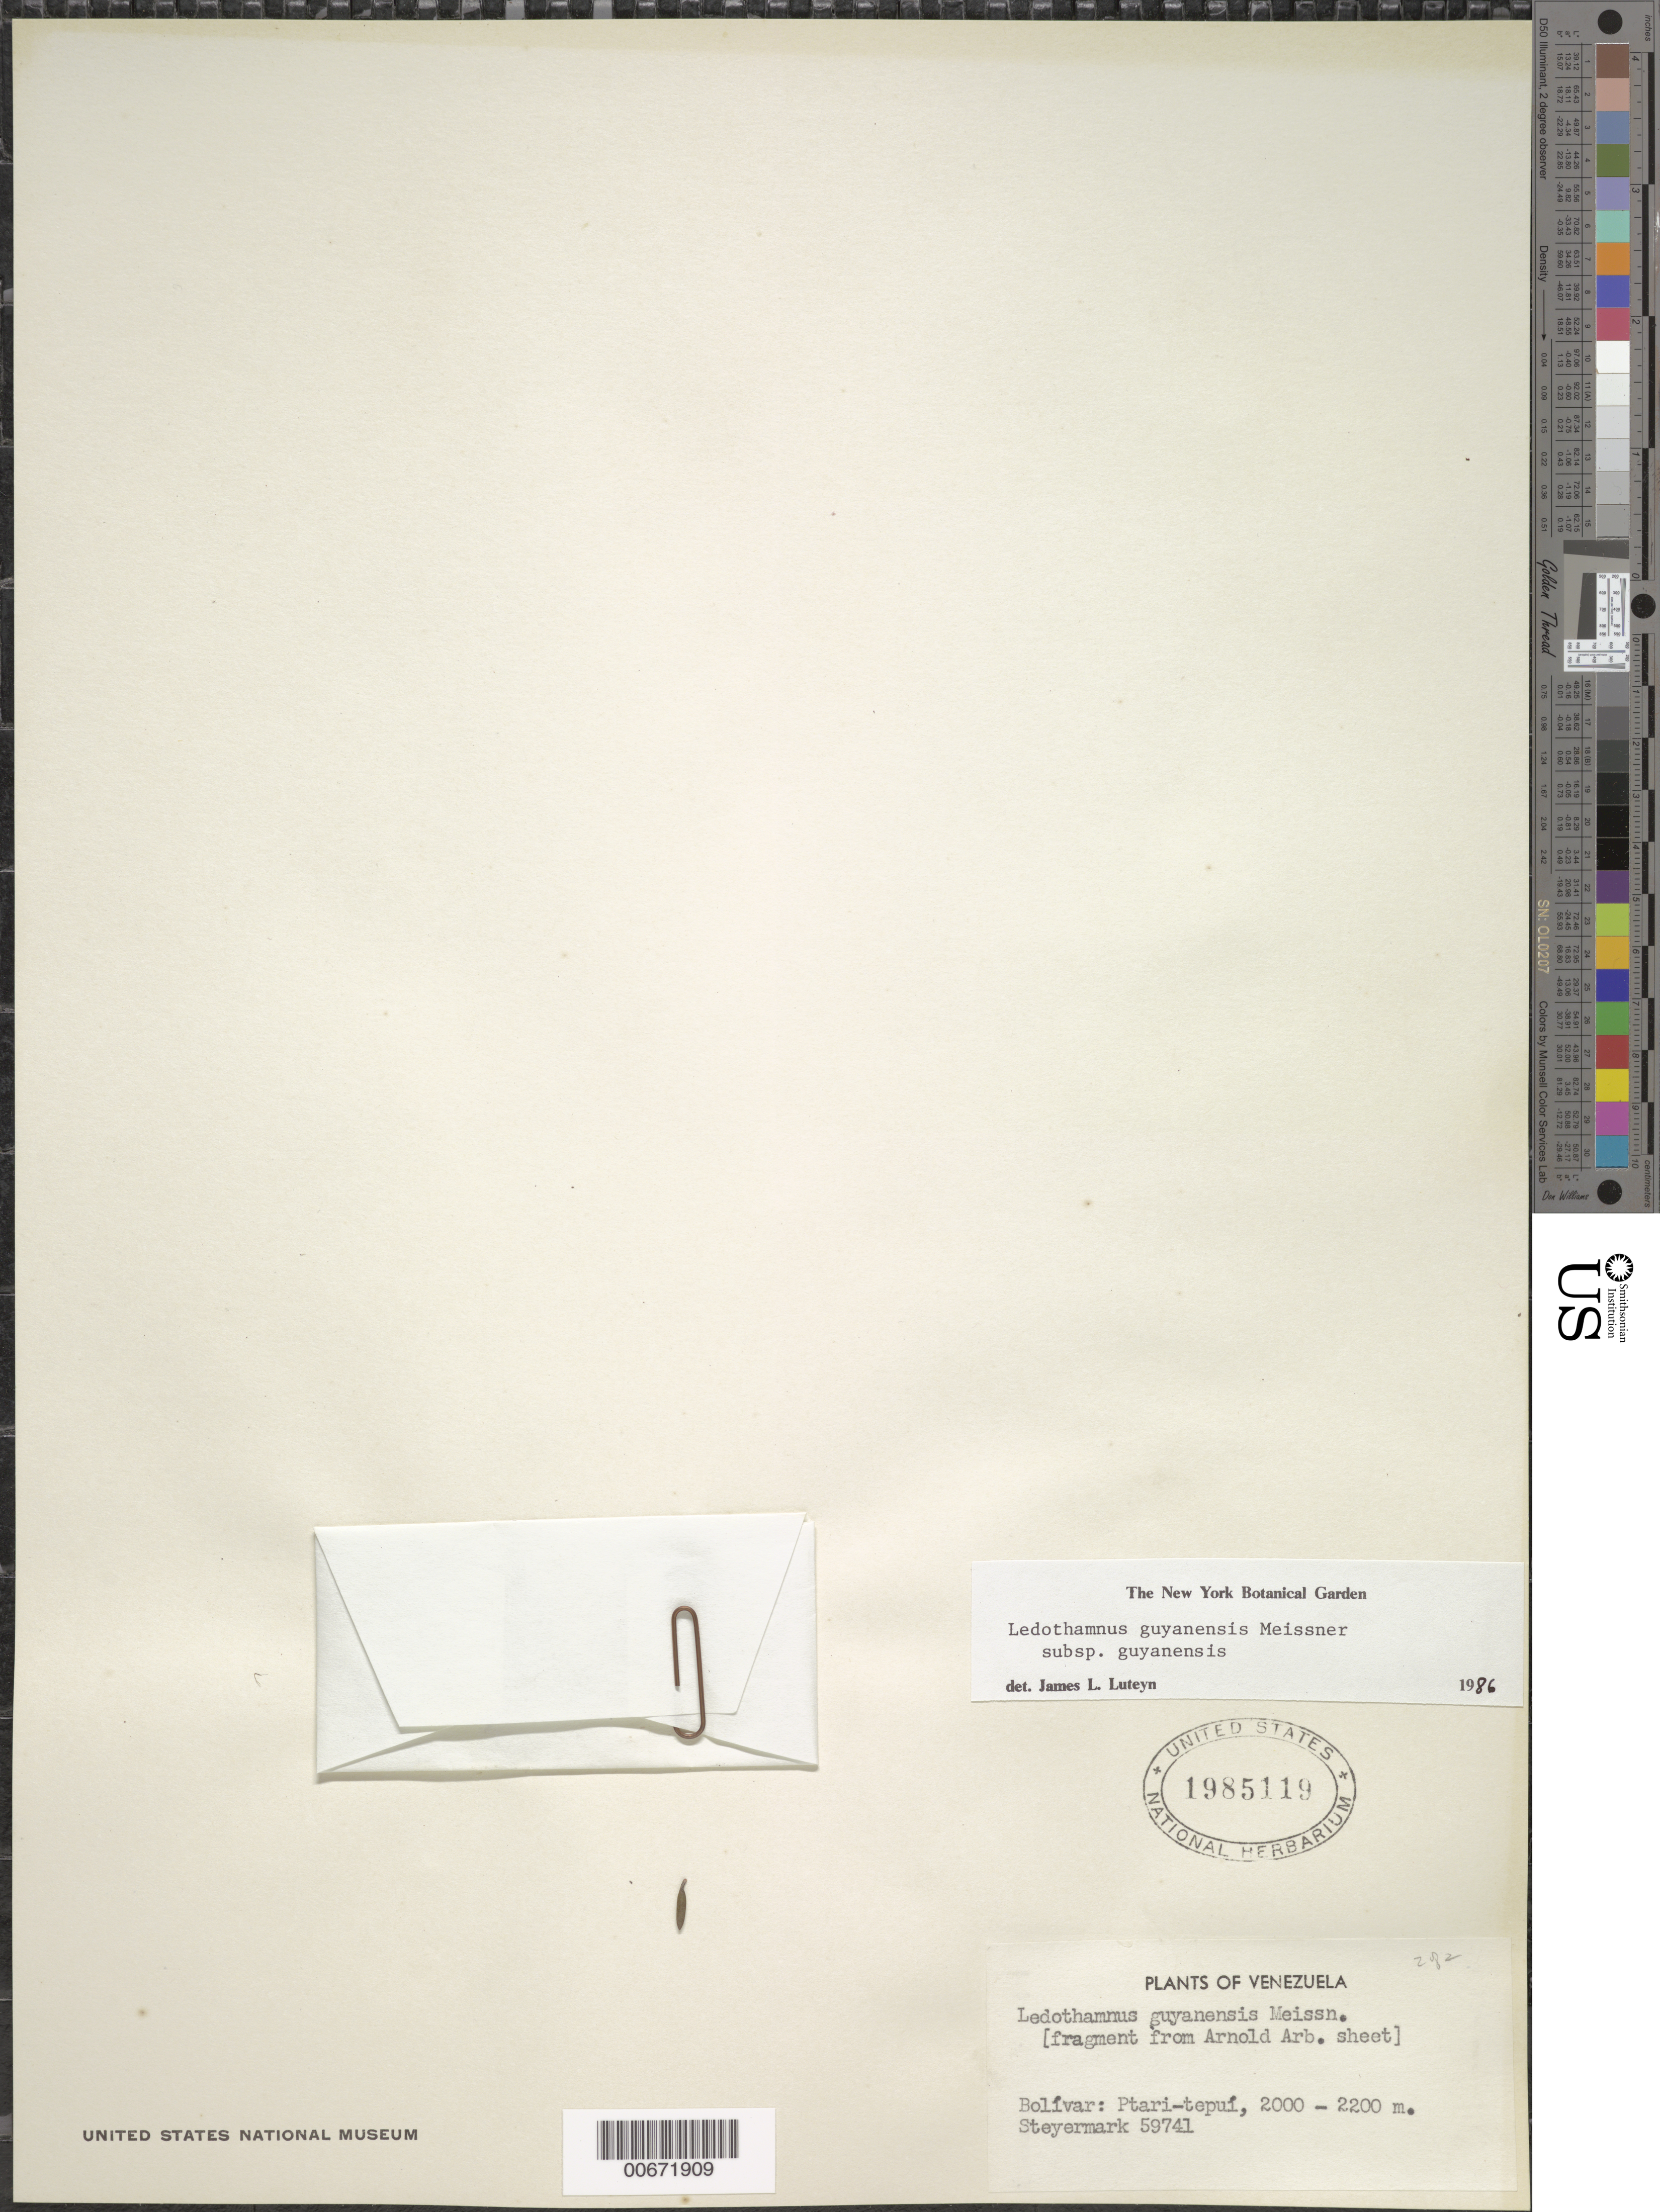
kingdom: Plantae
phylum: Tracheophyta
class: Magnoliopsida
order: Ericales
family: Ericaceae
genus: Ledothamnus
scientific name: Ledothamnus guyanensis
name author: Meisn.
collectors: Steyermark, --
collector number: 59741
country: Venezuela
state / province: Bolivar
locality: Ptari-tepuí.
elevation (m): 2000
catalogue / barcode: US 1985119